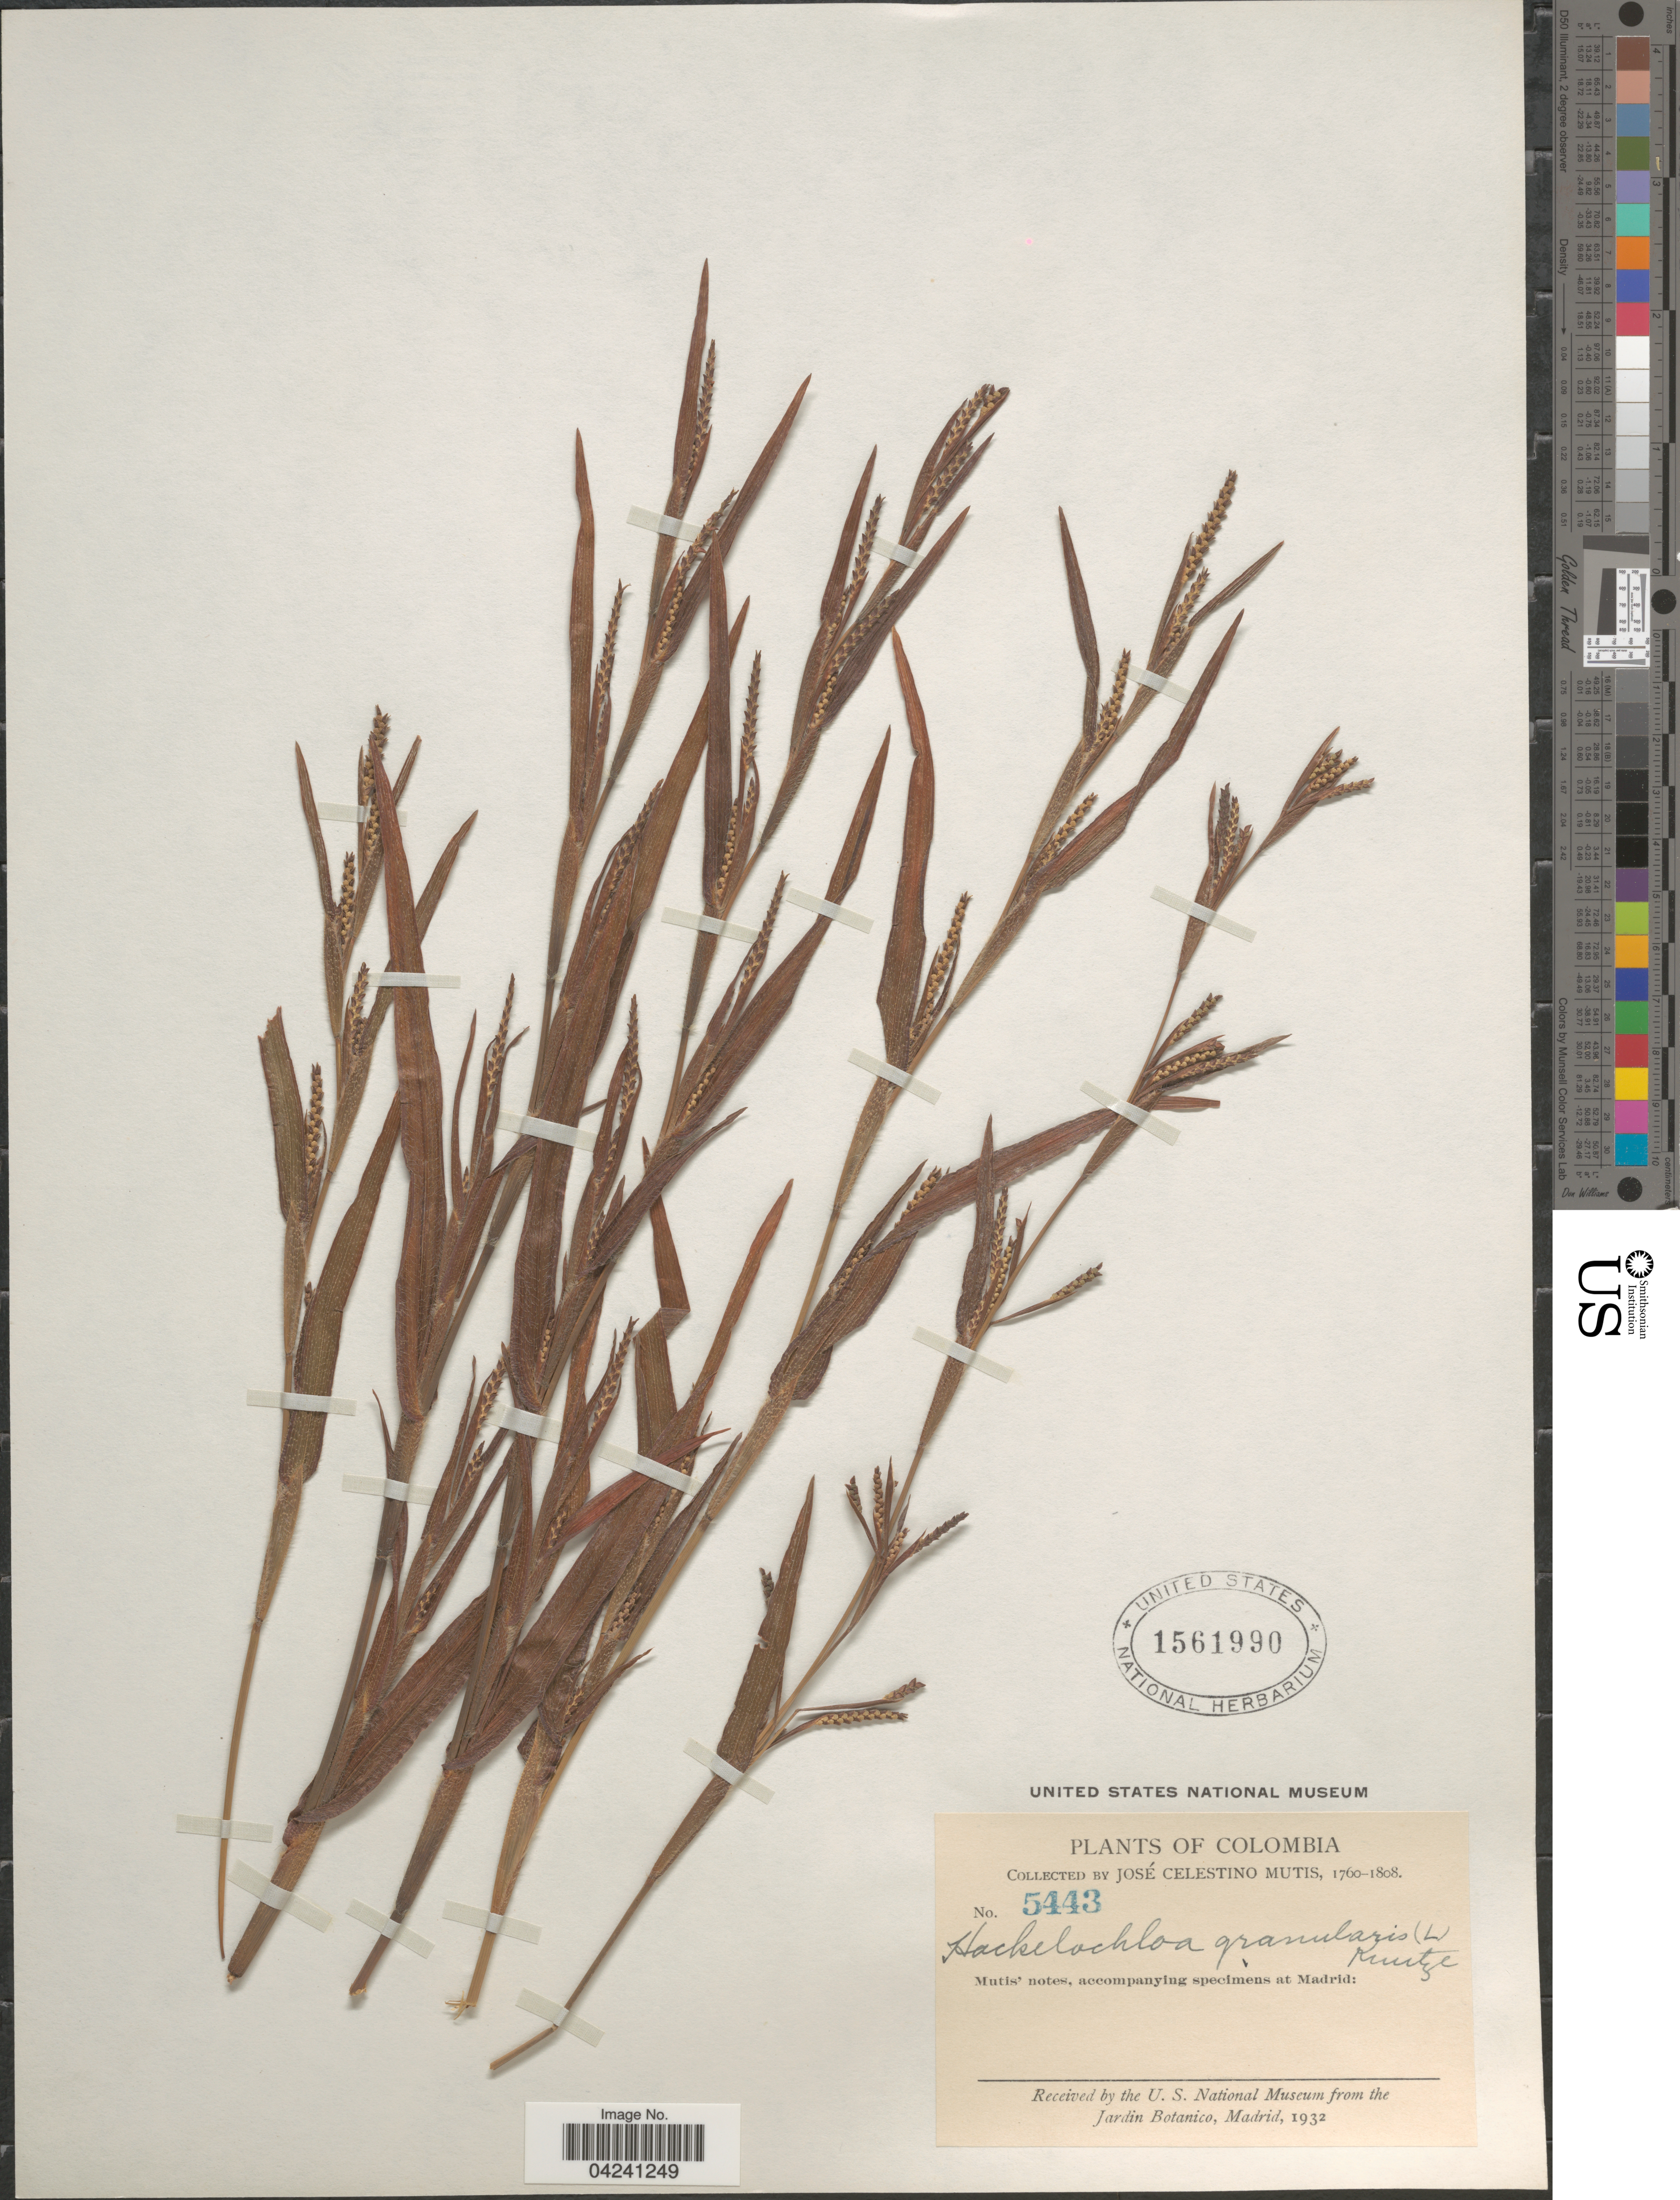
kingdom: Plantae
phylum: Tracheophyta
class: Liliopsida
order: Poales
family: Poaceae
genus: Hackelochloa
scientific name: Hackelochloa granularis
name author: (L.) Kuntze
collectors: J. C. B. Mutis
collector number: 5443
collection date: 1760/1808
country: Colombia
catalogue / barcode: US 1561990